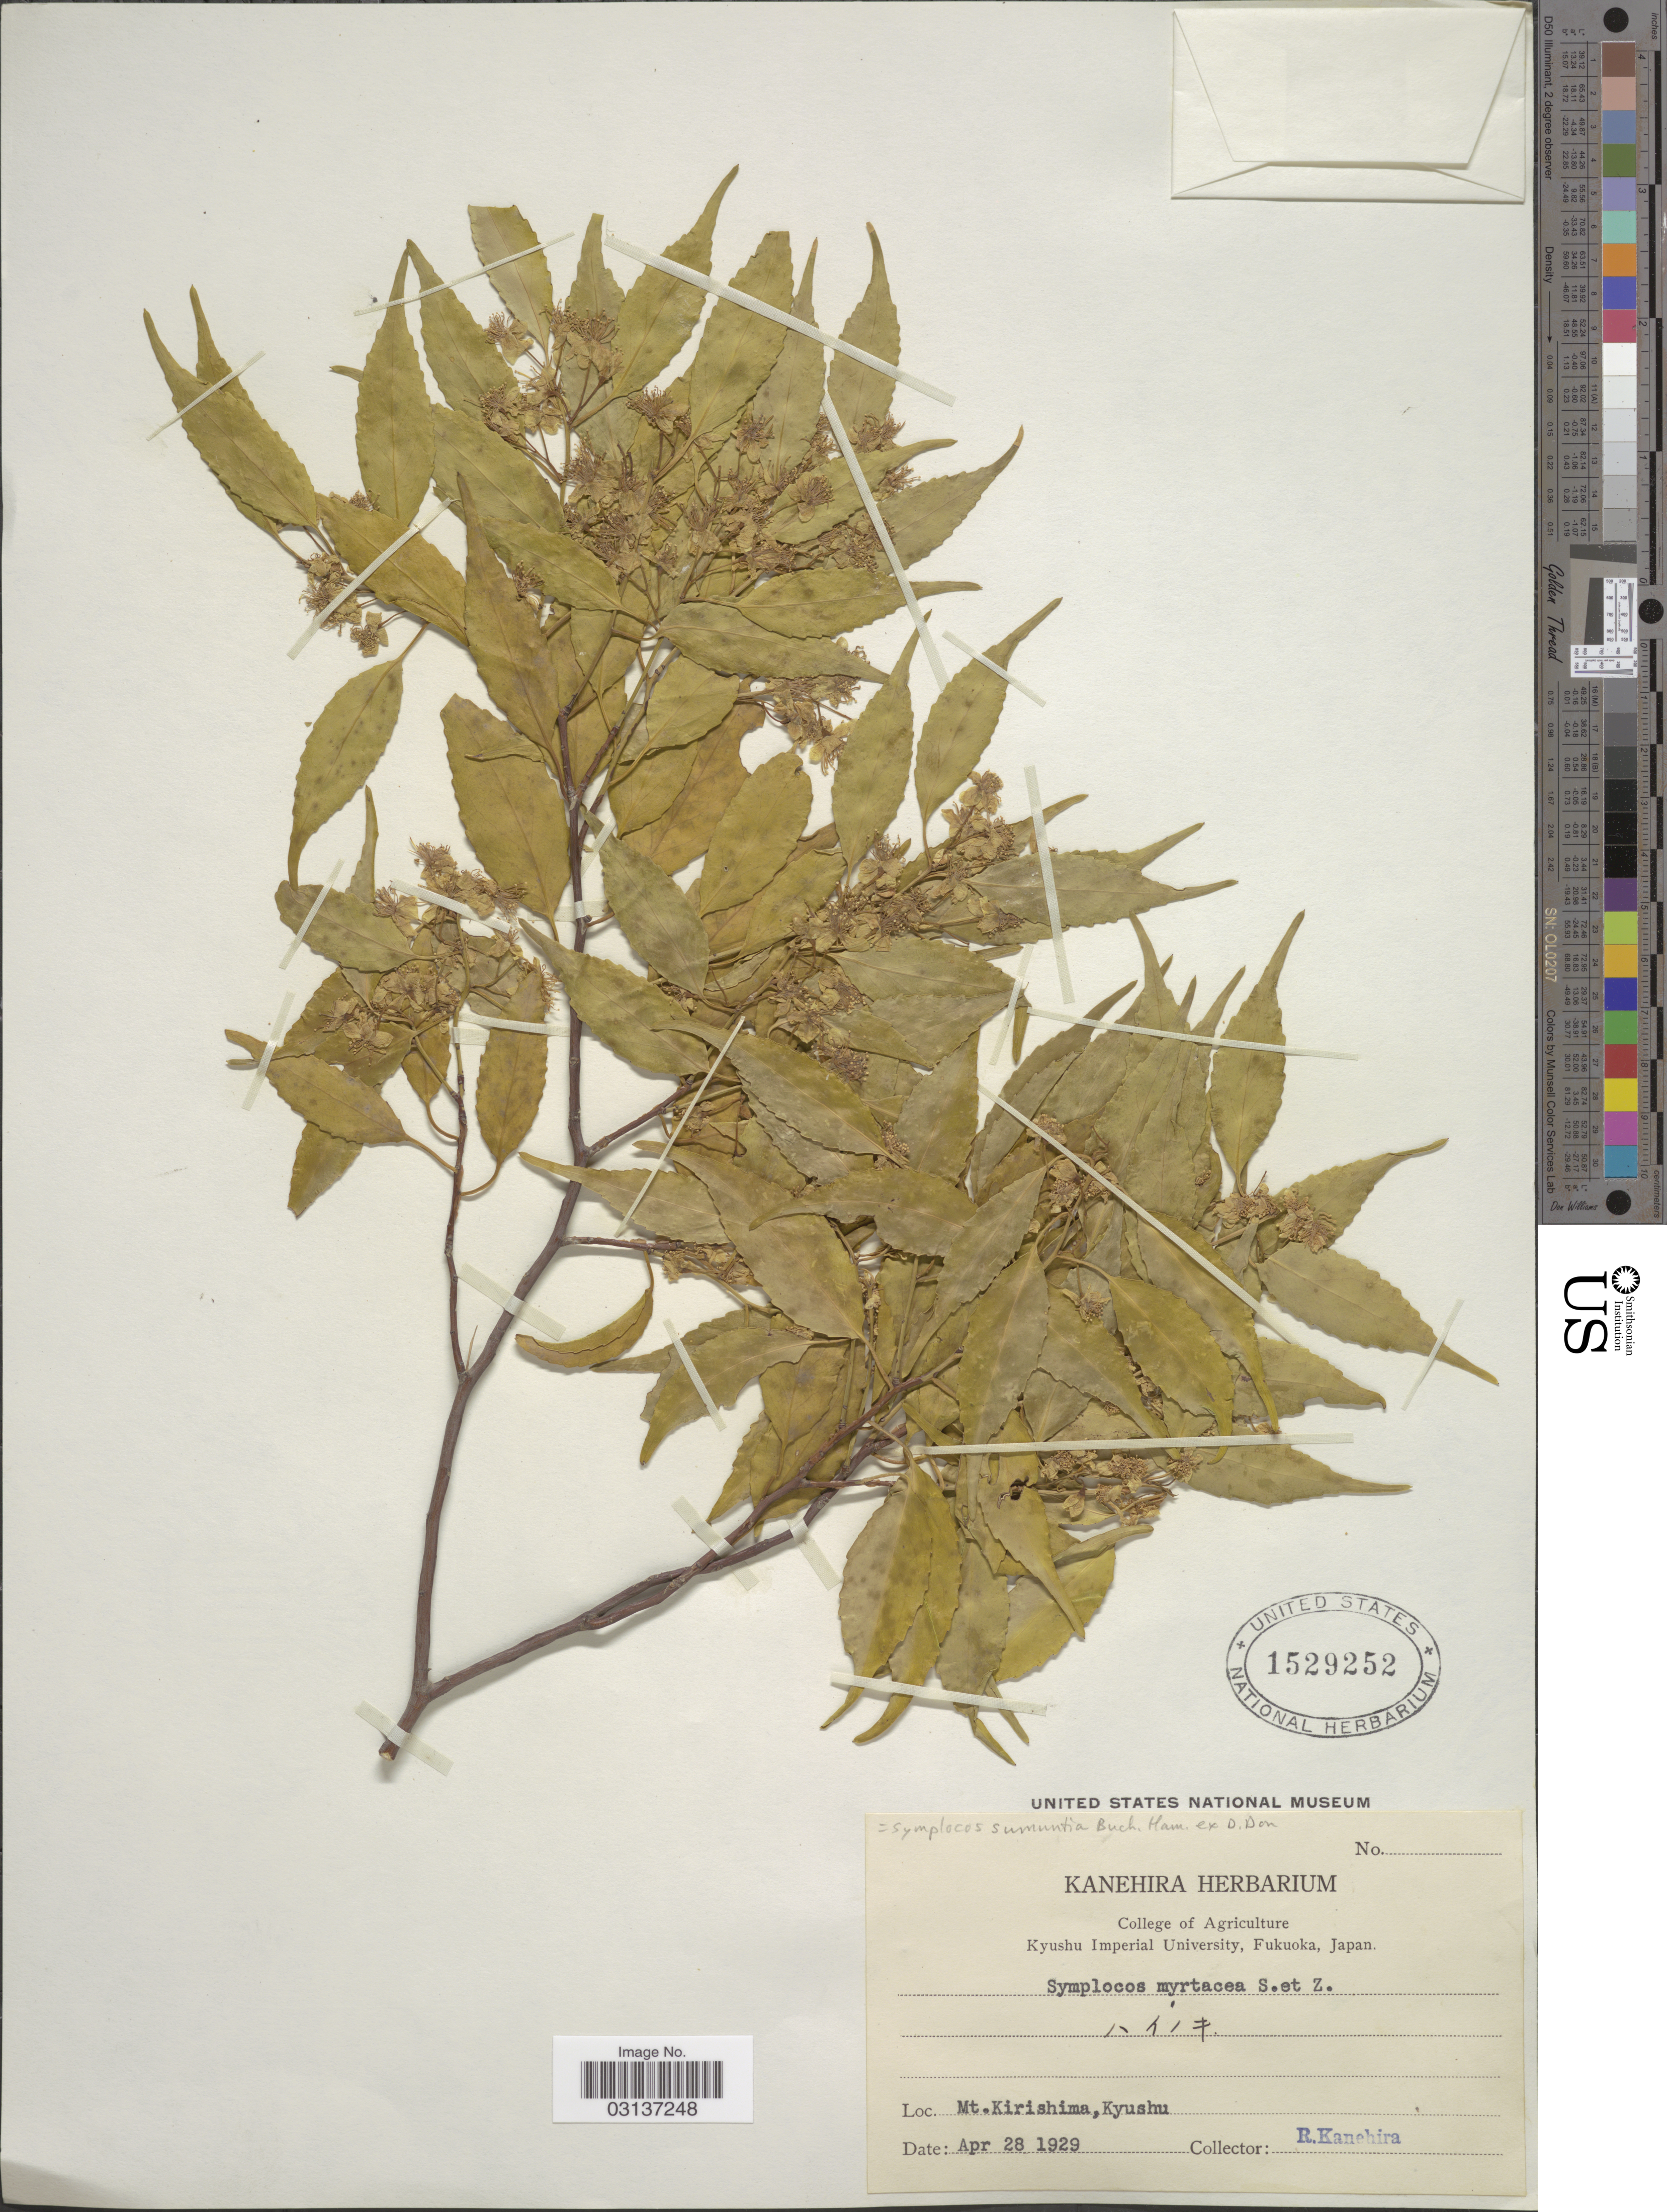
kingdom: Plantae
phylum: Tracheophyta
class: Magnoliopsida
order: Ericales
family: Symplocaceae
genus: Symplocos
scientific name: Symplocos sumuntia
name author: Buch.-Ham. ex D. Don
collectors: R. Kanehira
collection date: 1929-04-28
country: Japan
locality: Mt. Kirishima, Kyushu.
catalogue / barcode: US 1529252